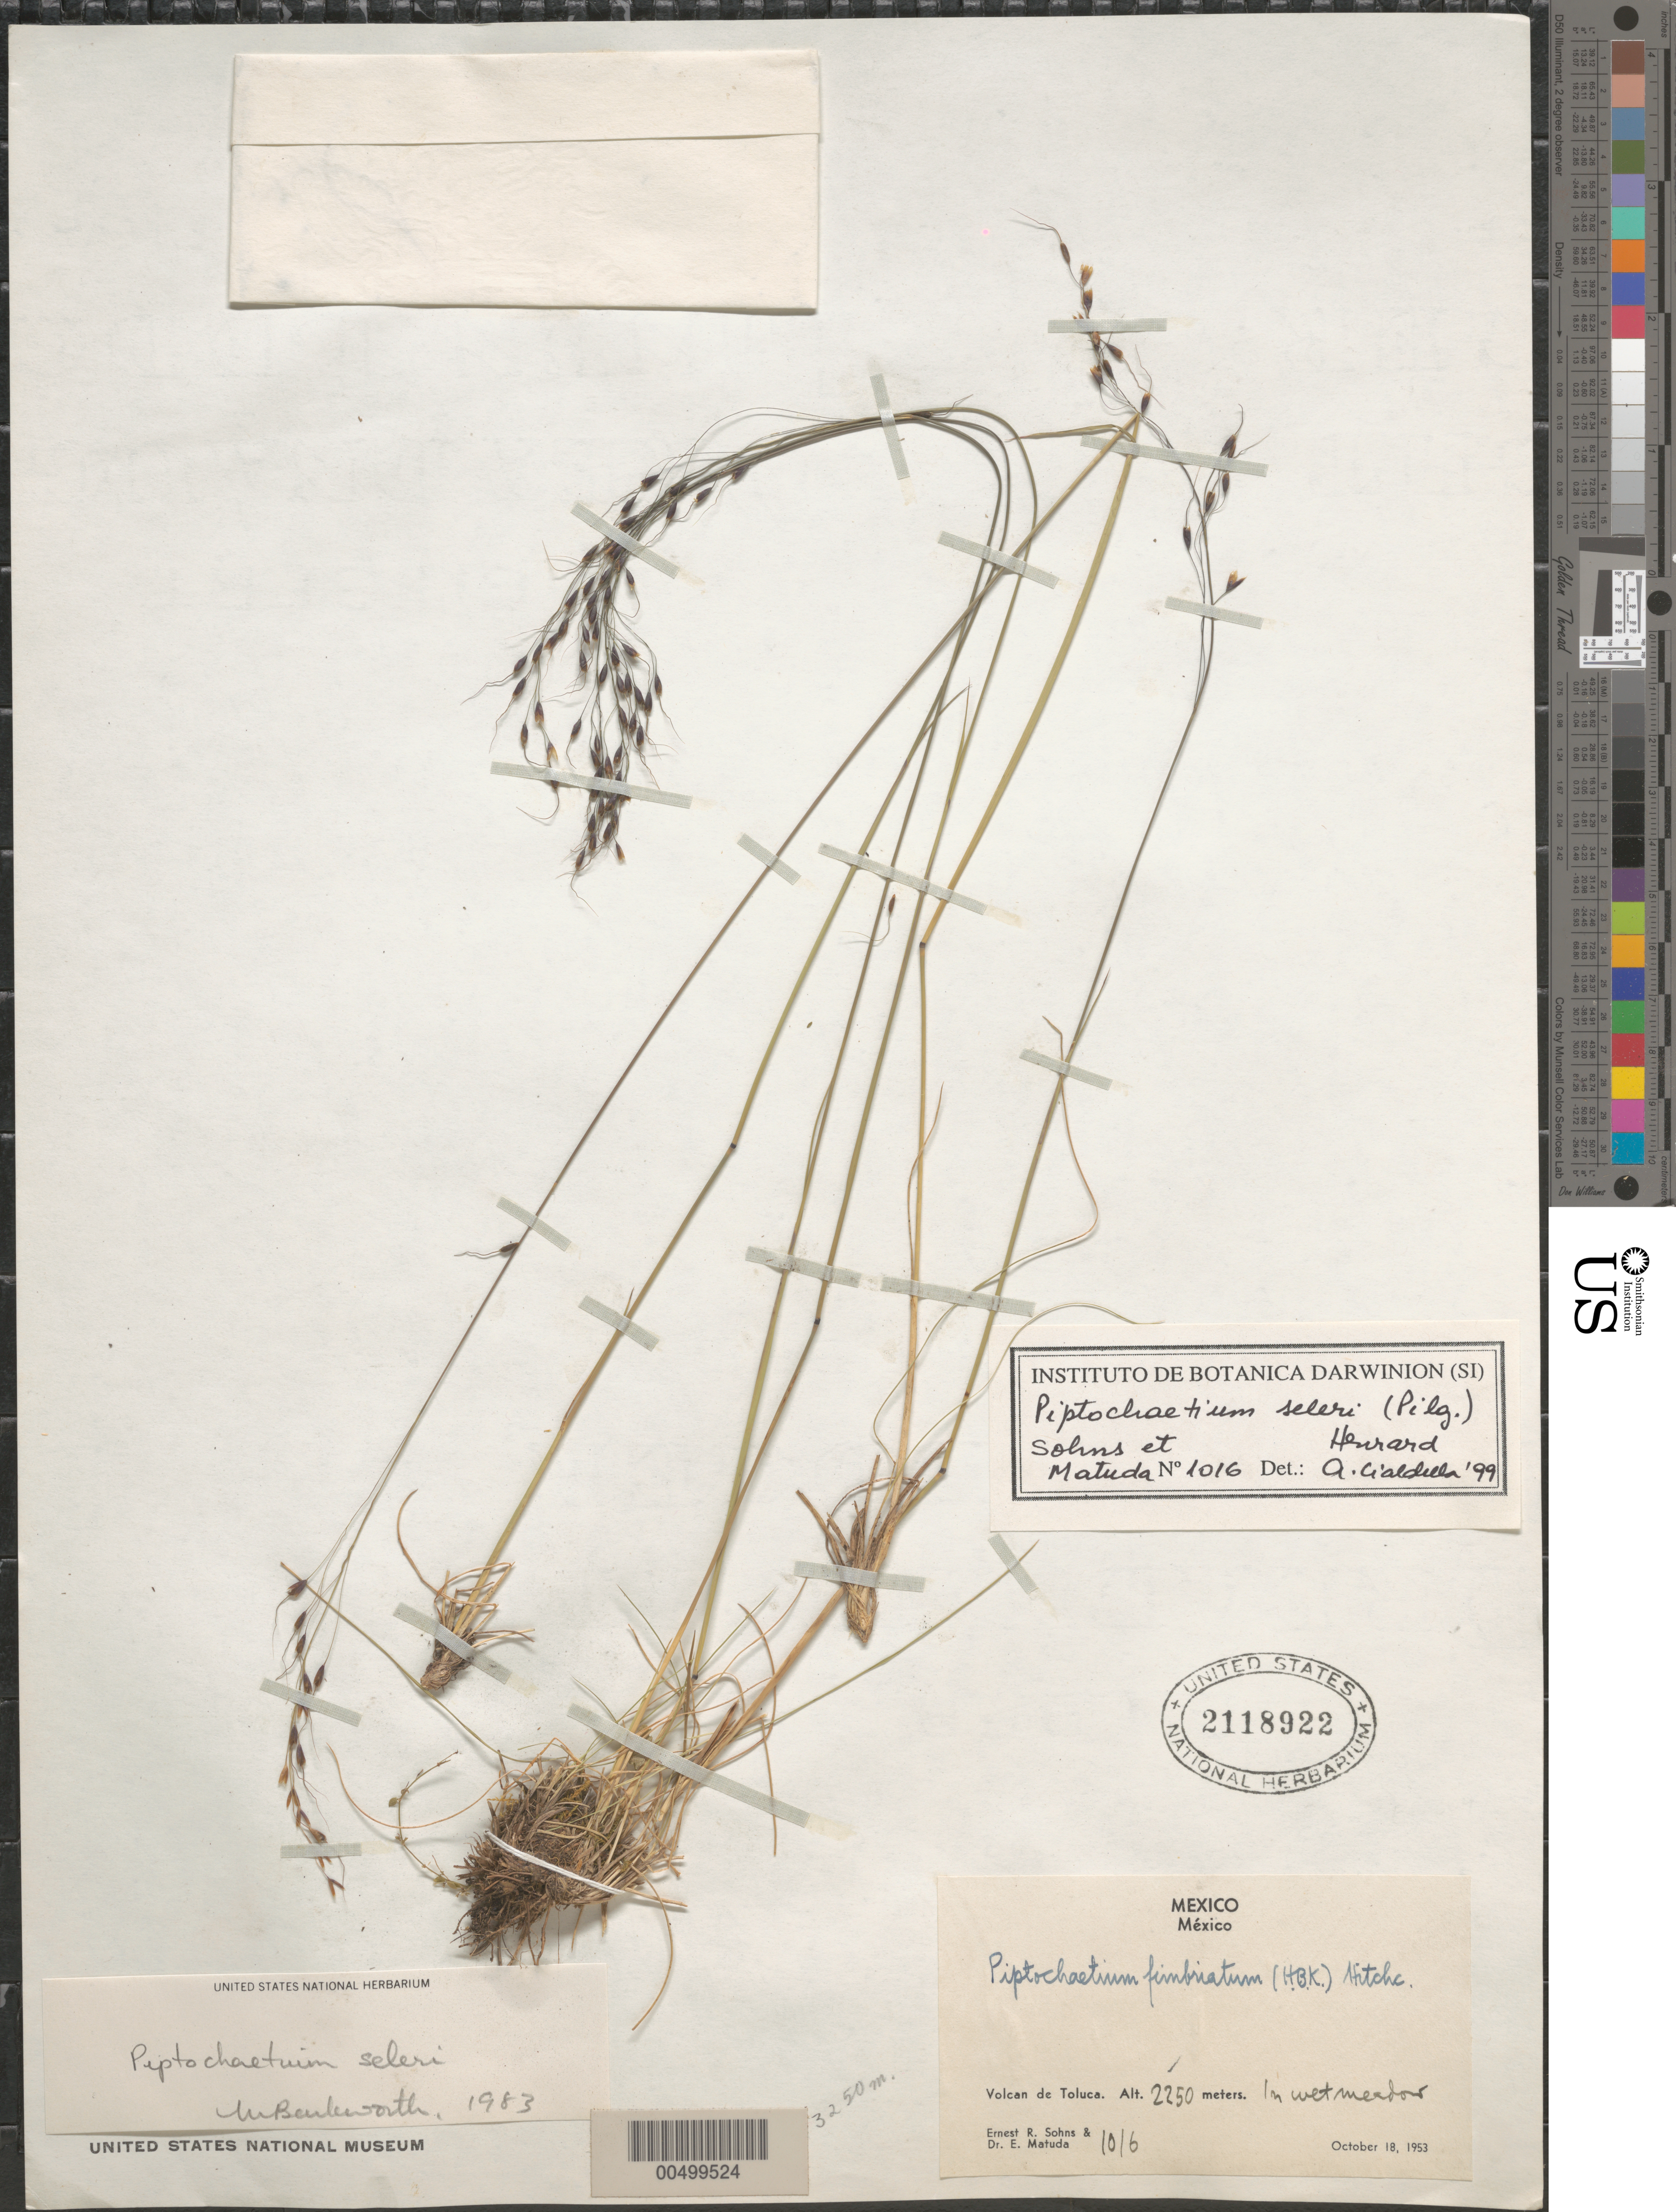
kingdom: Plantae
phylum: Tracheophyta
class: Liliopsida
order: Poales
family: Poaceae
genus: Piptochaetium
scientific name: Piptochaetium seleri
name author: (Pilg.) Henr.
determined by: Barkworth, M. E.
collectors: E. R. Sohns & E. Matuda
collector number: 1016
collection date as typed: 18 Oct 1953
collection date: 1953-10-18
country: Mexico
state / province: México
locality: Volcan de Toluca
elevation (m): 2250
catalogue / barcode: US 2118922